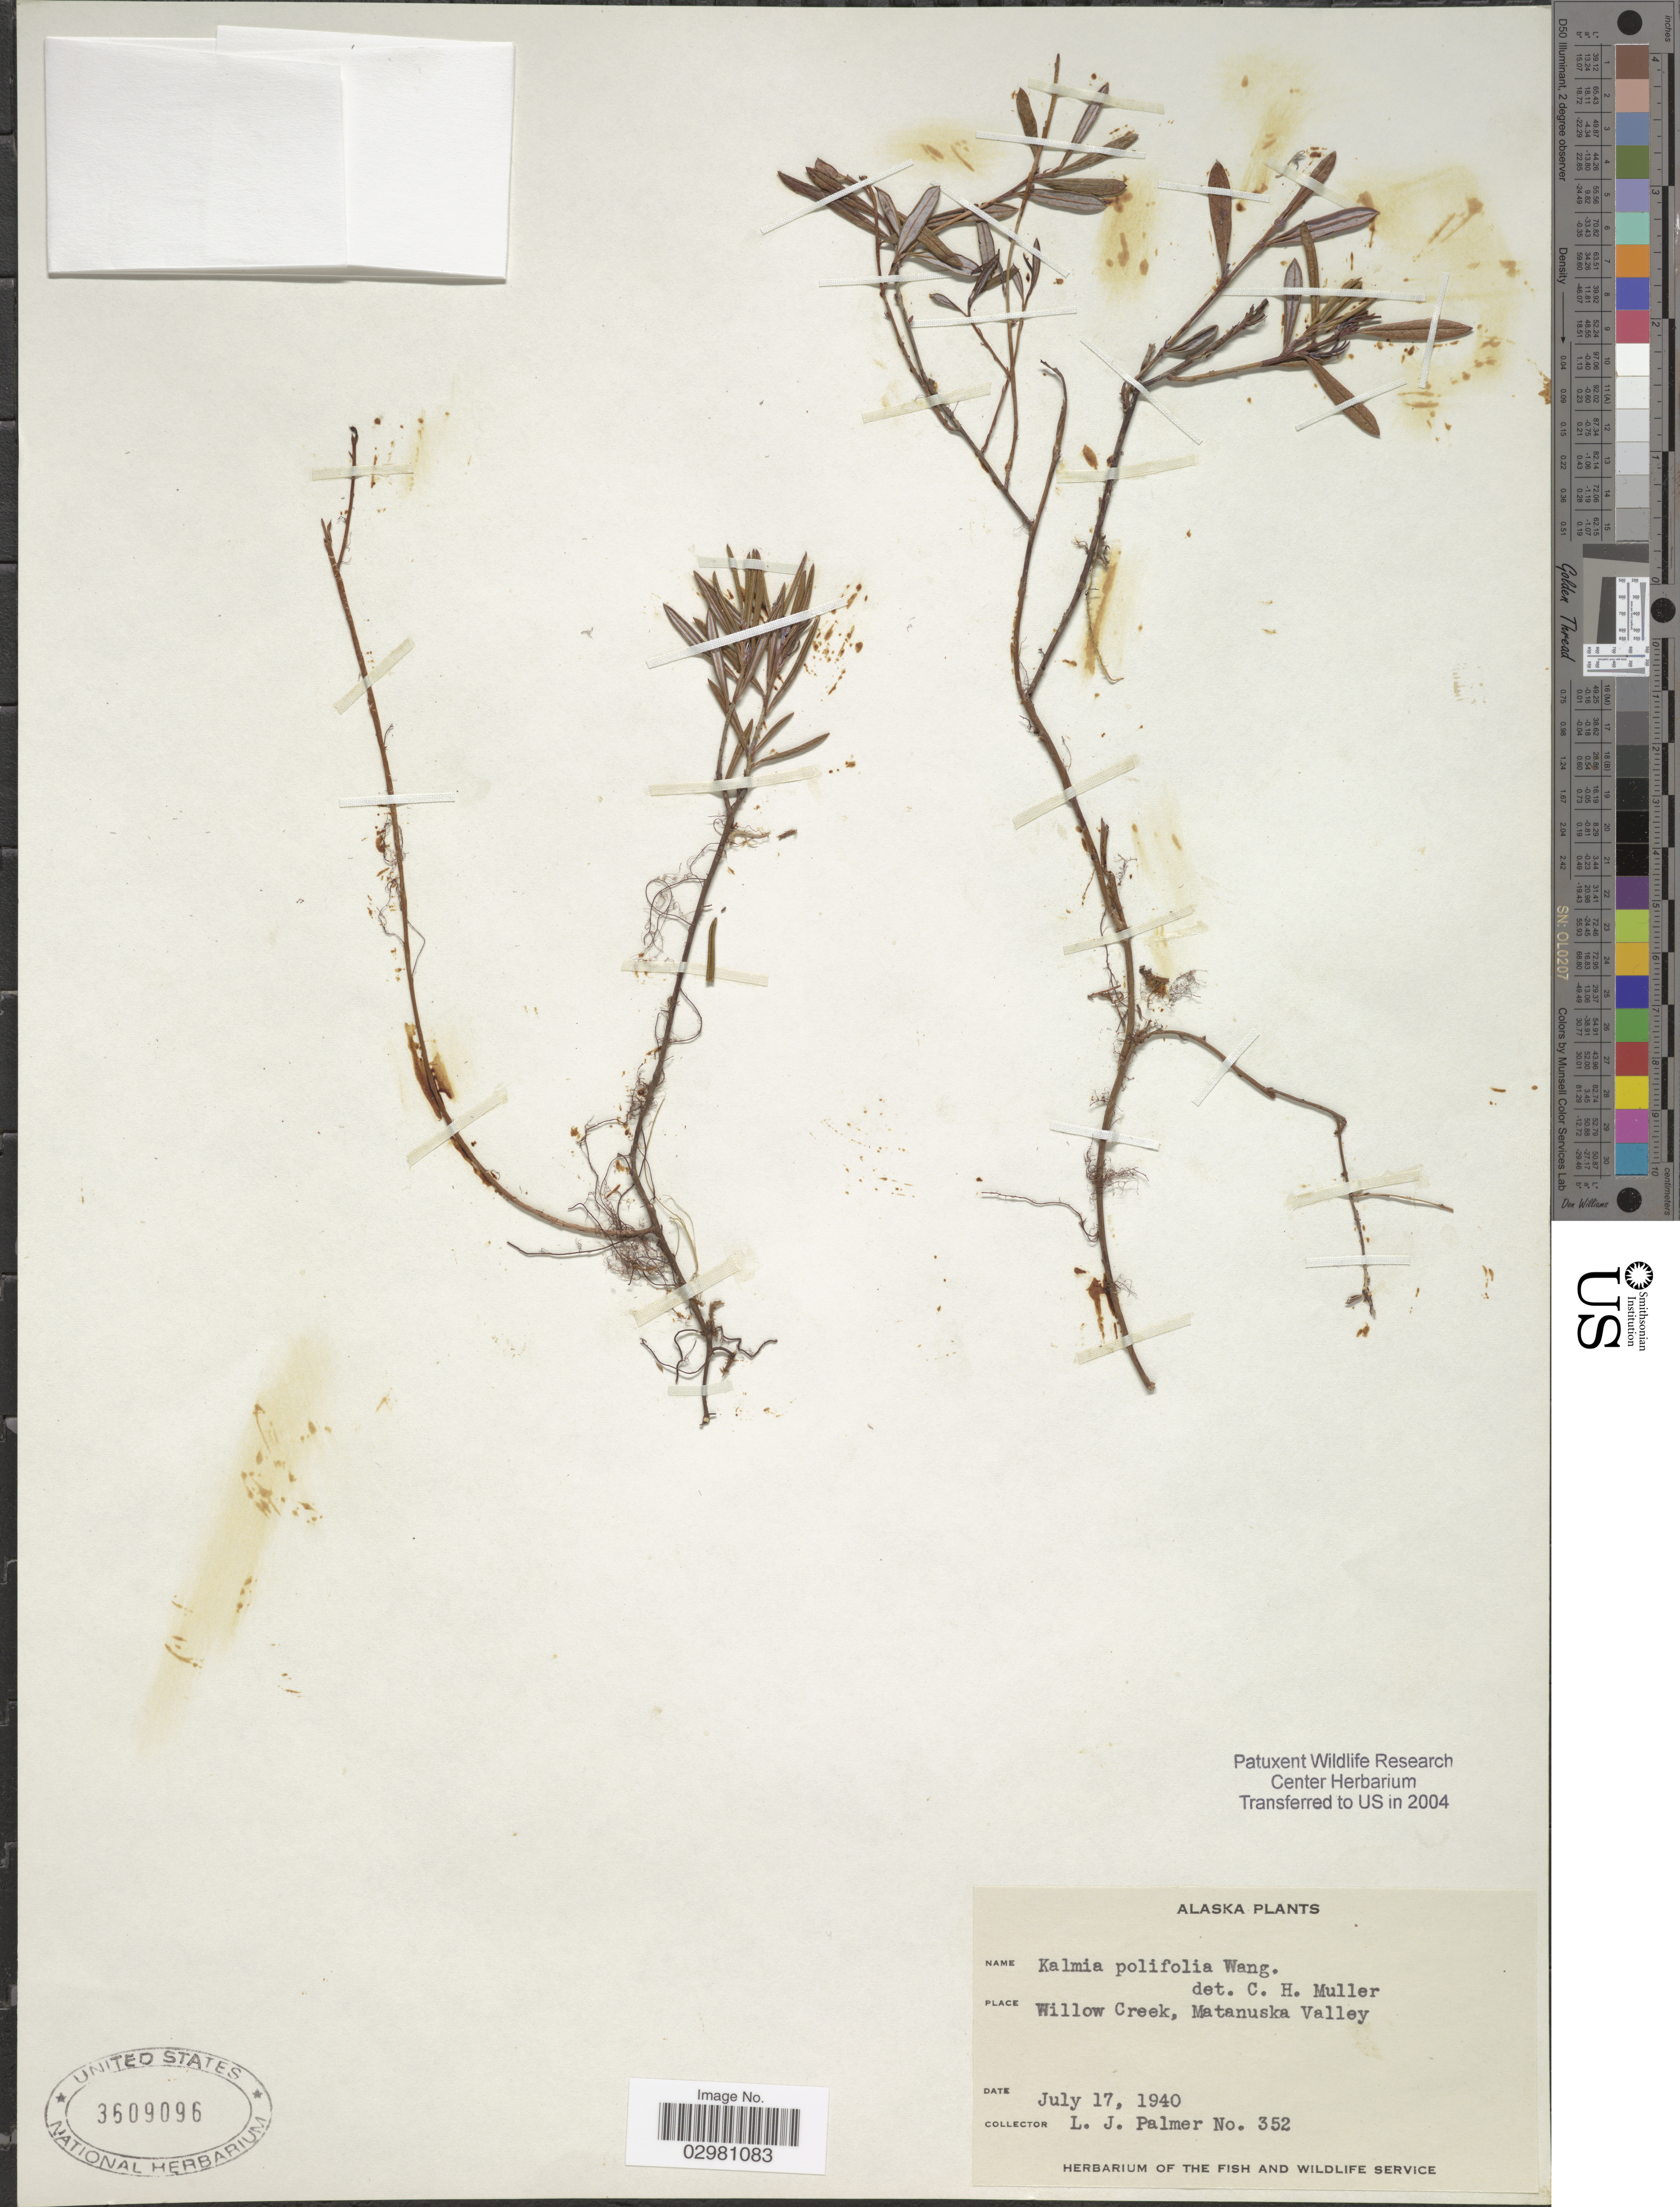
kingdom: Plantae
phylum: Tracheophyta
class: Magnoliopsida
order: Ericales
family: Ericaceae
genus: Kalmia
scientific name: Kalmia polifolia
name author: Wangenh.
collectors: L. J. Palmer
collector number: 352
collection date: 1940-07-17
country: United States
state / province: Alaska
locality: Willow Creek, Matanuska Valley.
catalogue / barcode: US 3609096